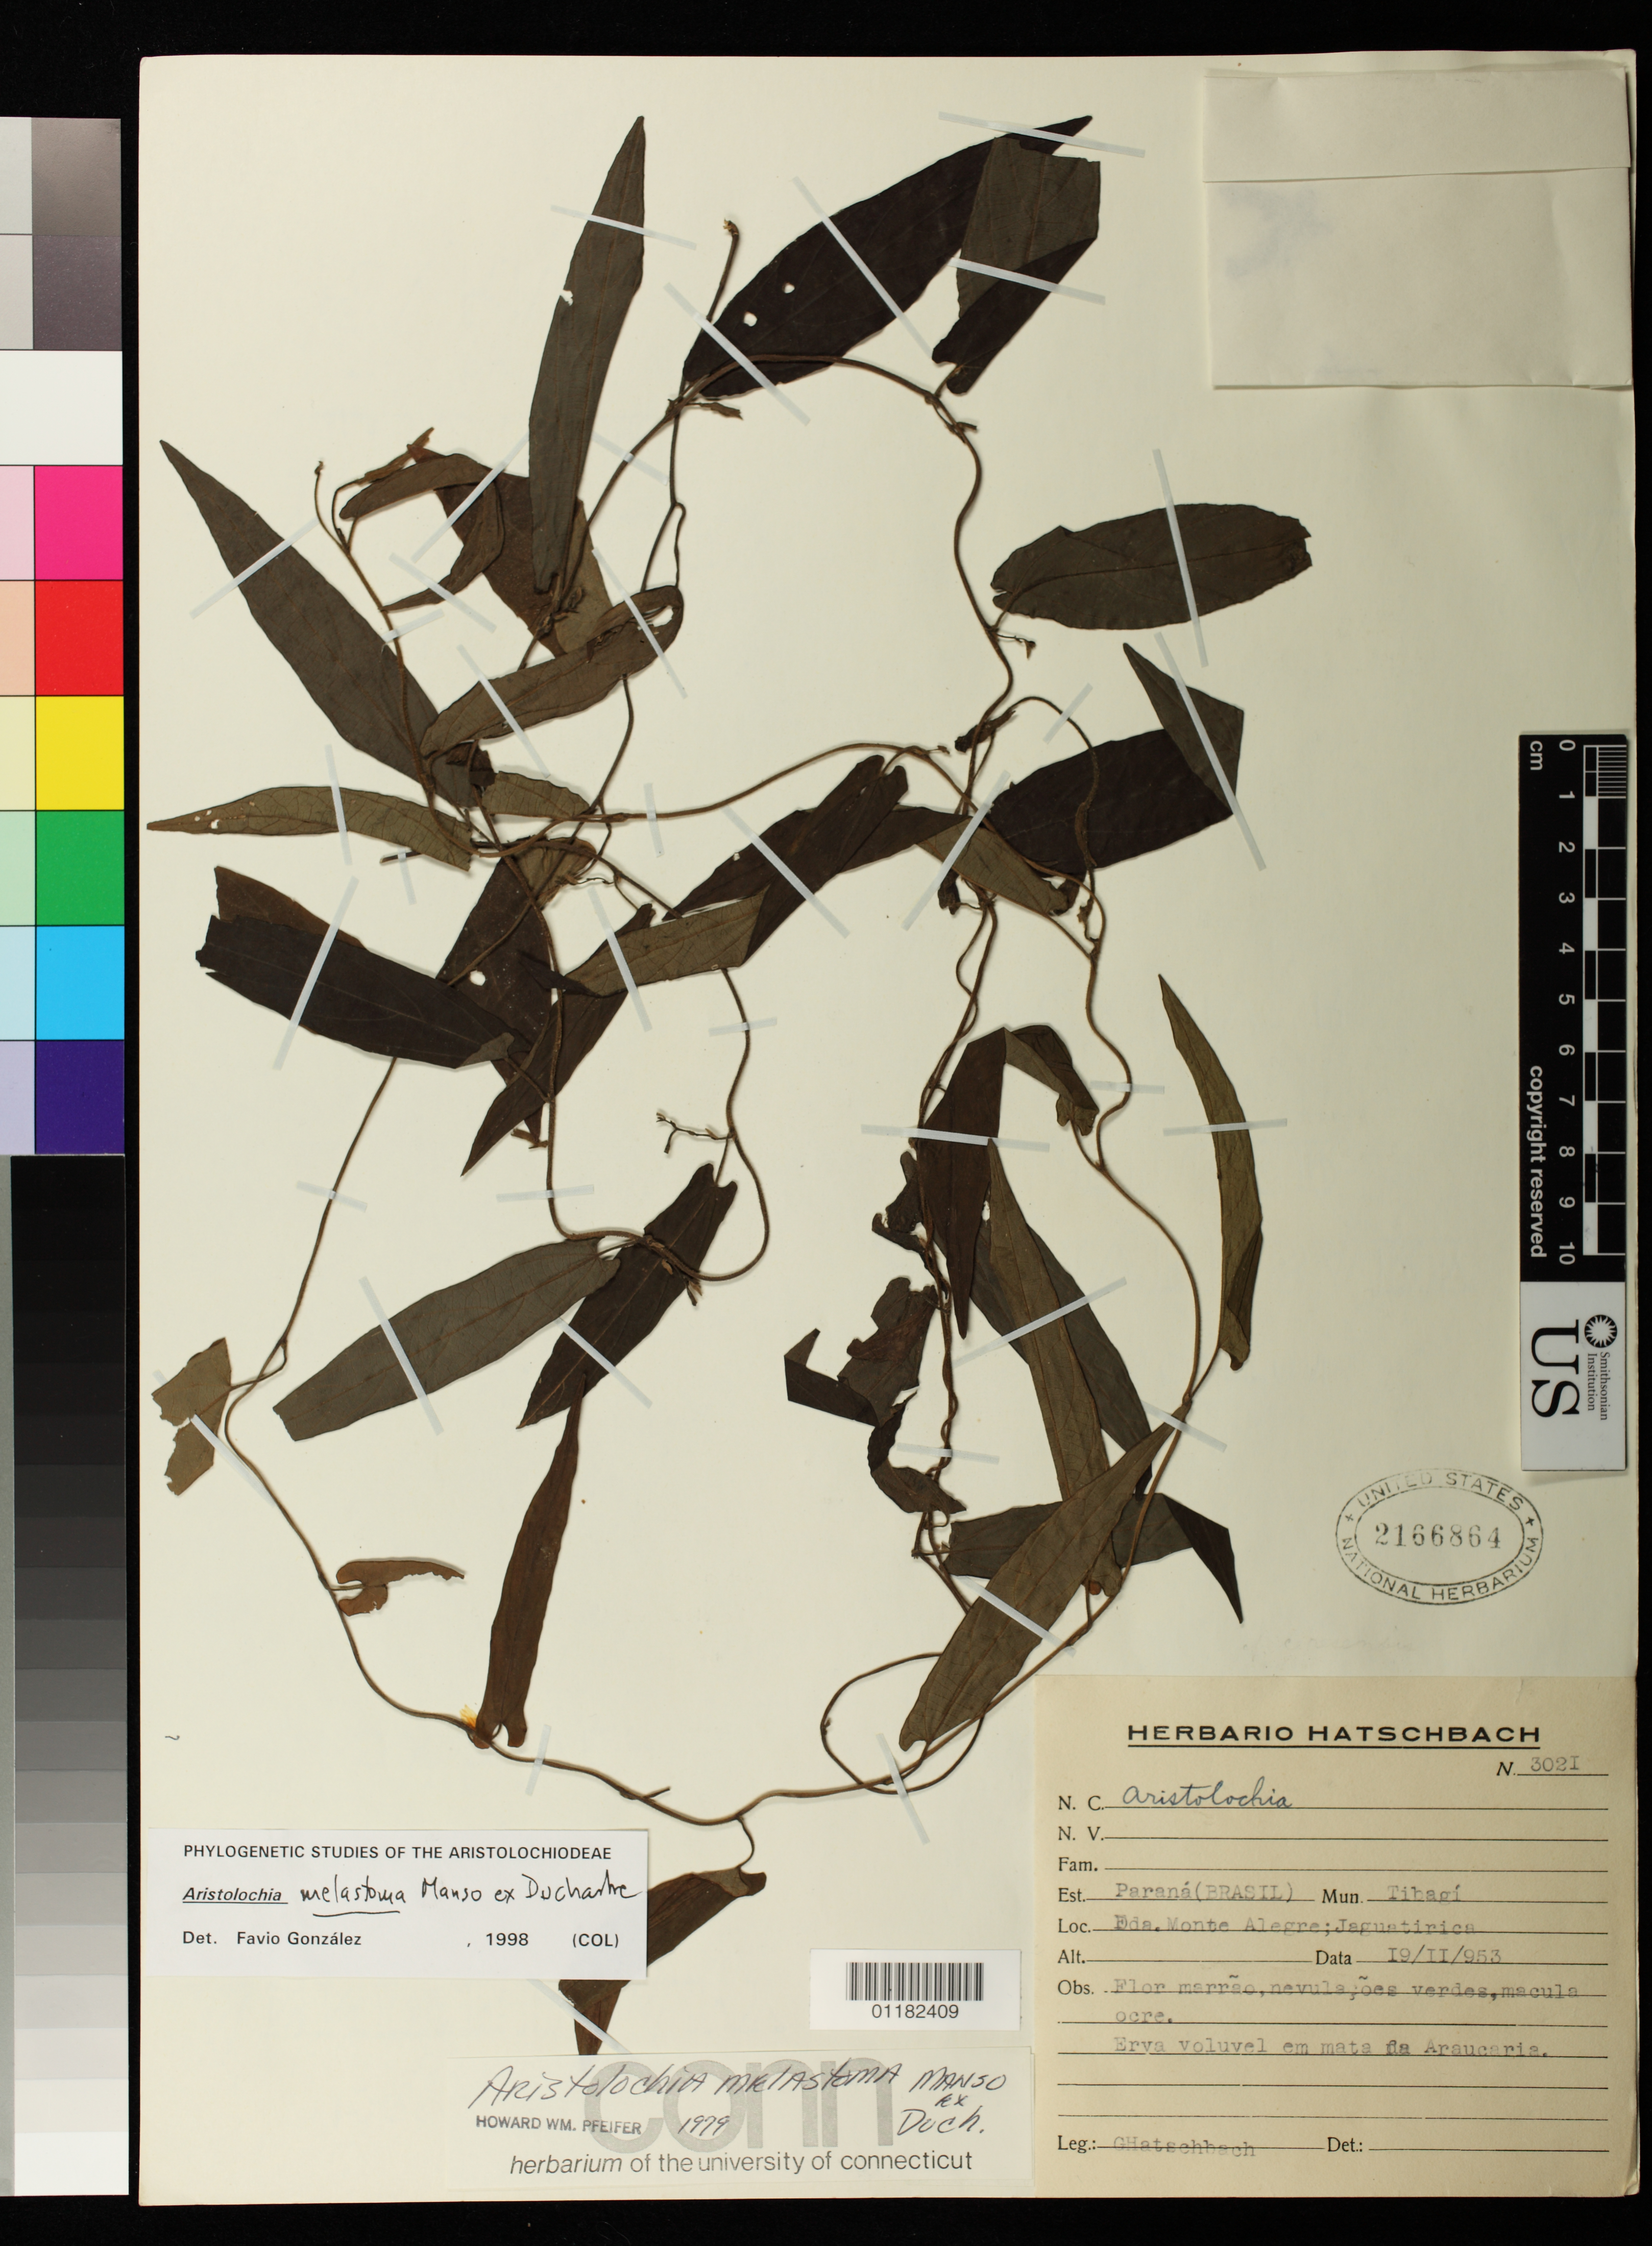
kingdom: Plantae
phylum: Tracheophyta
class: Magnoliopsida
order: Piperales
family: Aristolochiaceae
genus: Aristolochia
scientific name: Aristolochia melastoma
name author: Silva Manso ex Duch.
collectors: G. Hatschbach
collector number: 3021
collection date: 1953-02-19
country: Brazil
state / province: Paraná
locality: Fazenda Monte Alegre, Jaguatirica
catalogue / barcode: US 2166864